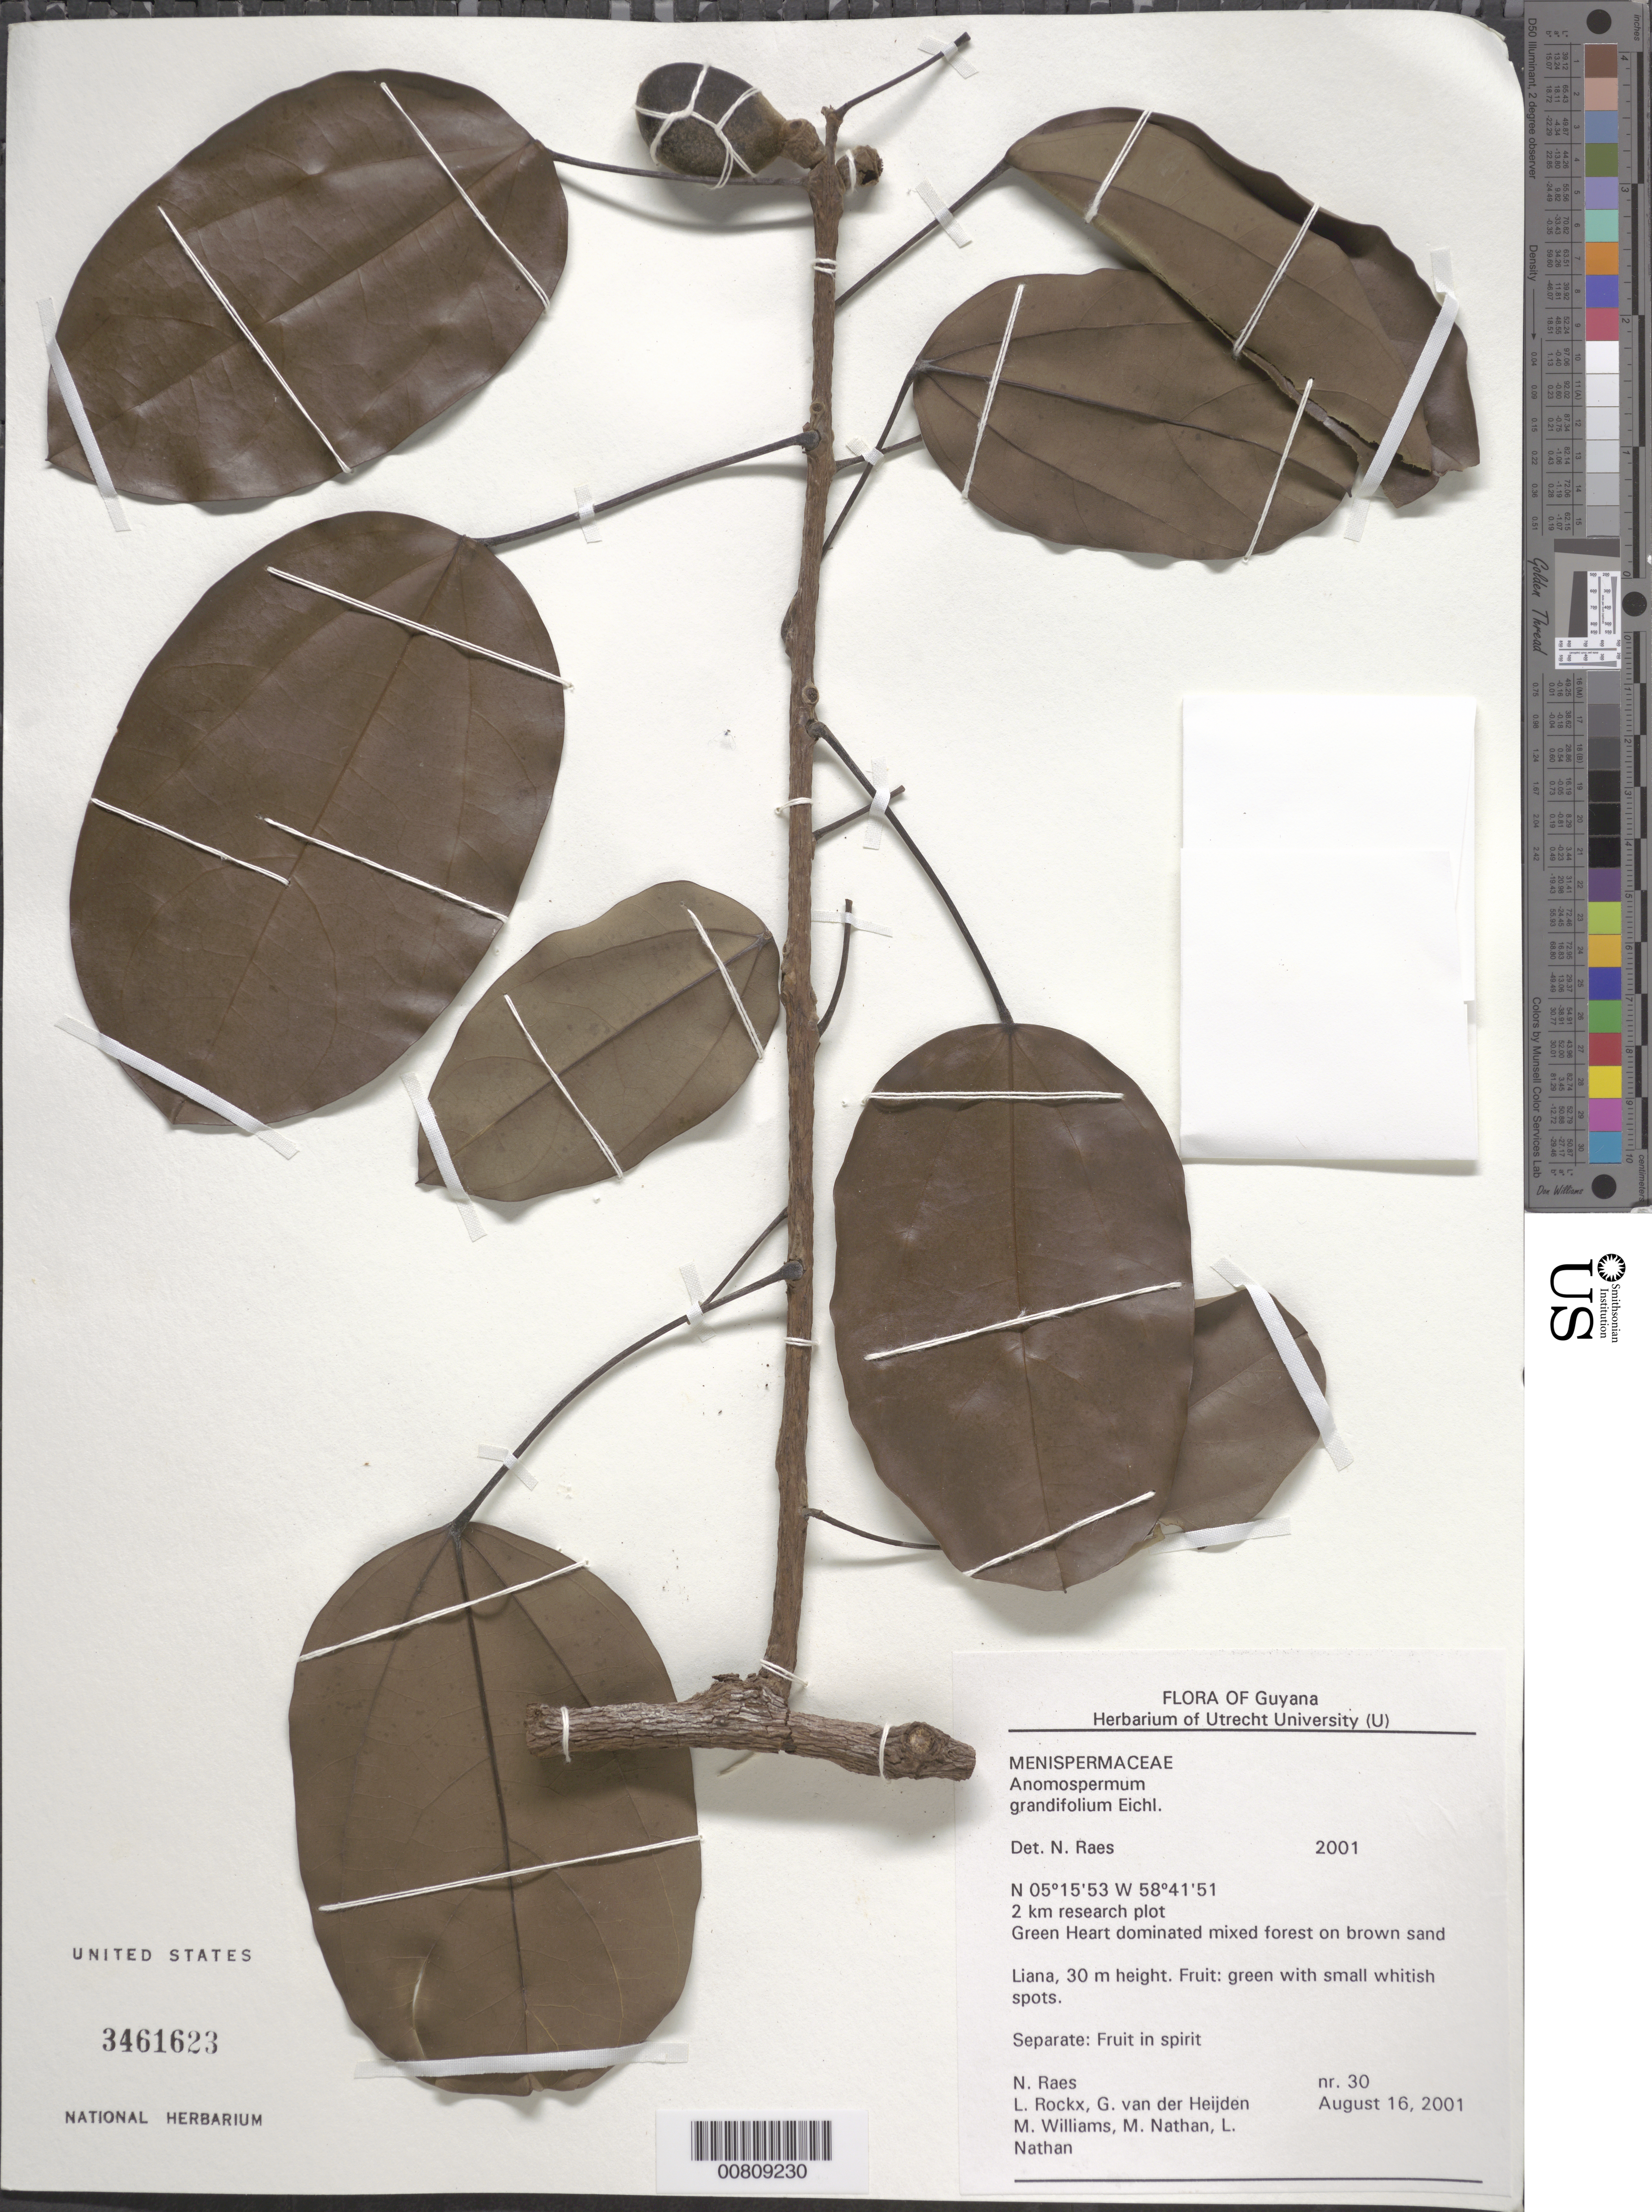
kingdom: Plantae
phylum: Tracheophyta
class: Magnoliopsida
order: Ranunculales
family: Menispermaceae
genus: Anomospermum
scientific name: Anomospermum grandifolium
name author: Eichler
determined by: Raes, N.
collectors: N. Raes, L. Rockx, G. van der Heijden, M. Williams, M. Nathan & L. Nathan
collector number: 30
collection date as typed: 16-Aug-01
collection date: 2001-08-16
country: Guyana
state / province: U. Demerara-Berbice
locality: Waraputa research plot, 2 km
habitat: Greenheart dominated mixed forest on brown sand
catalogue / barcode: US 3461623